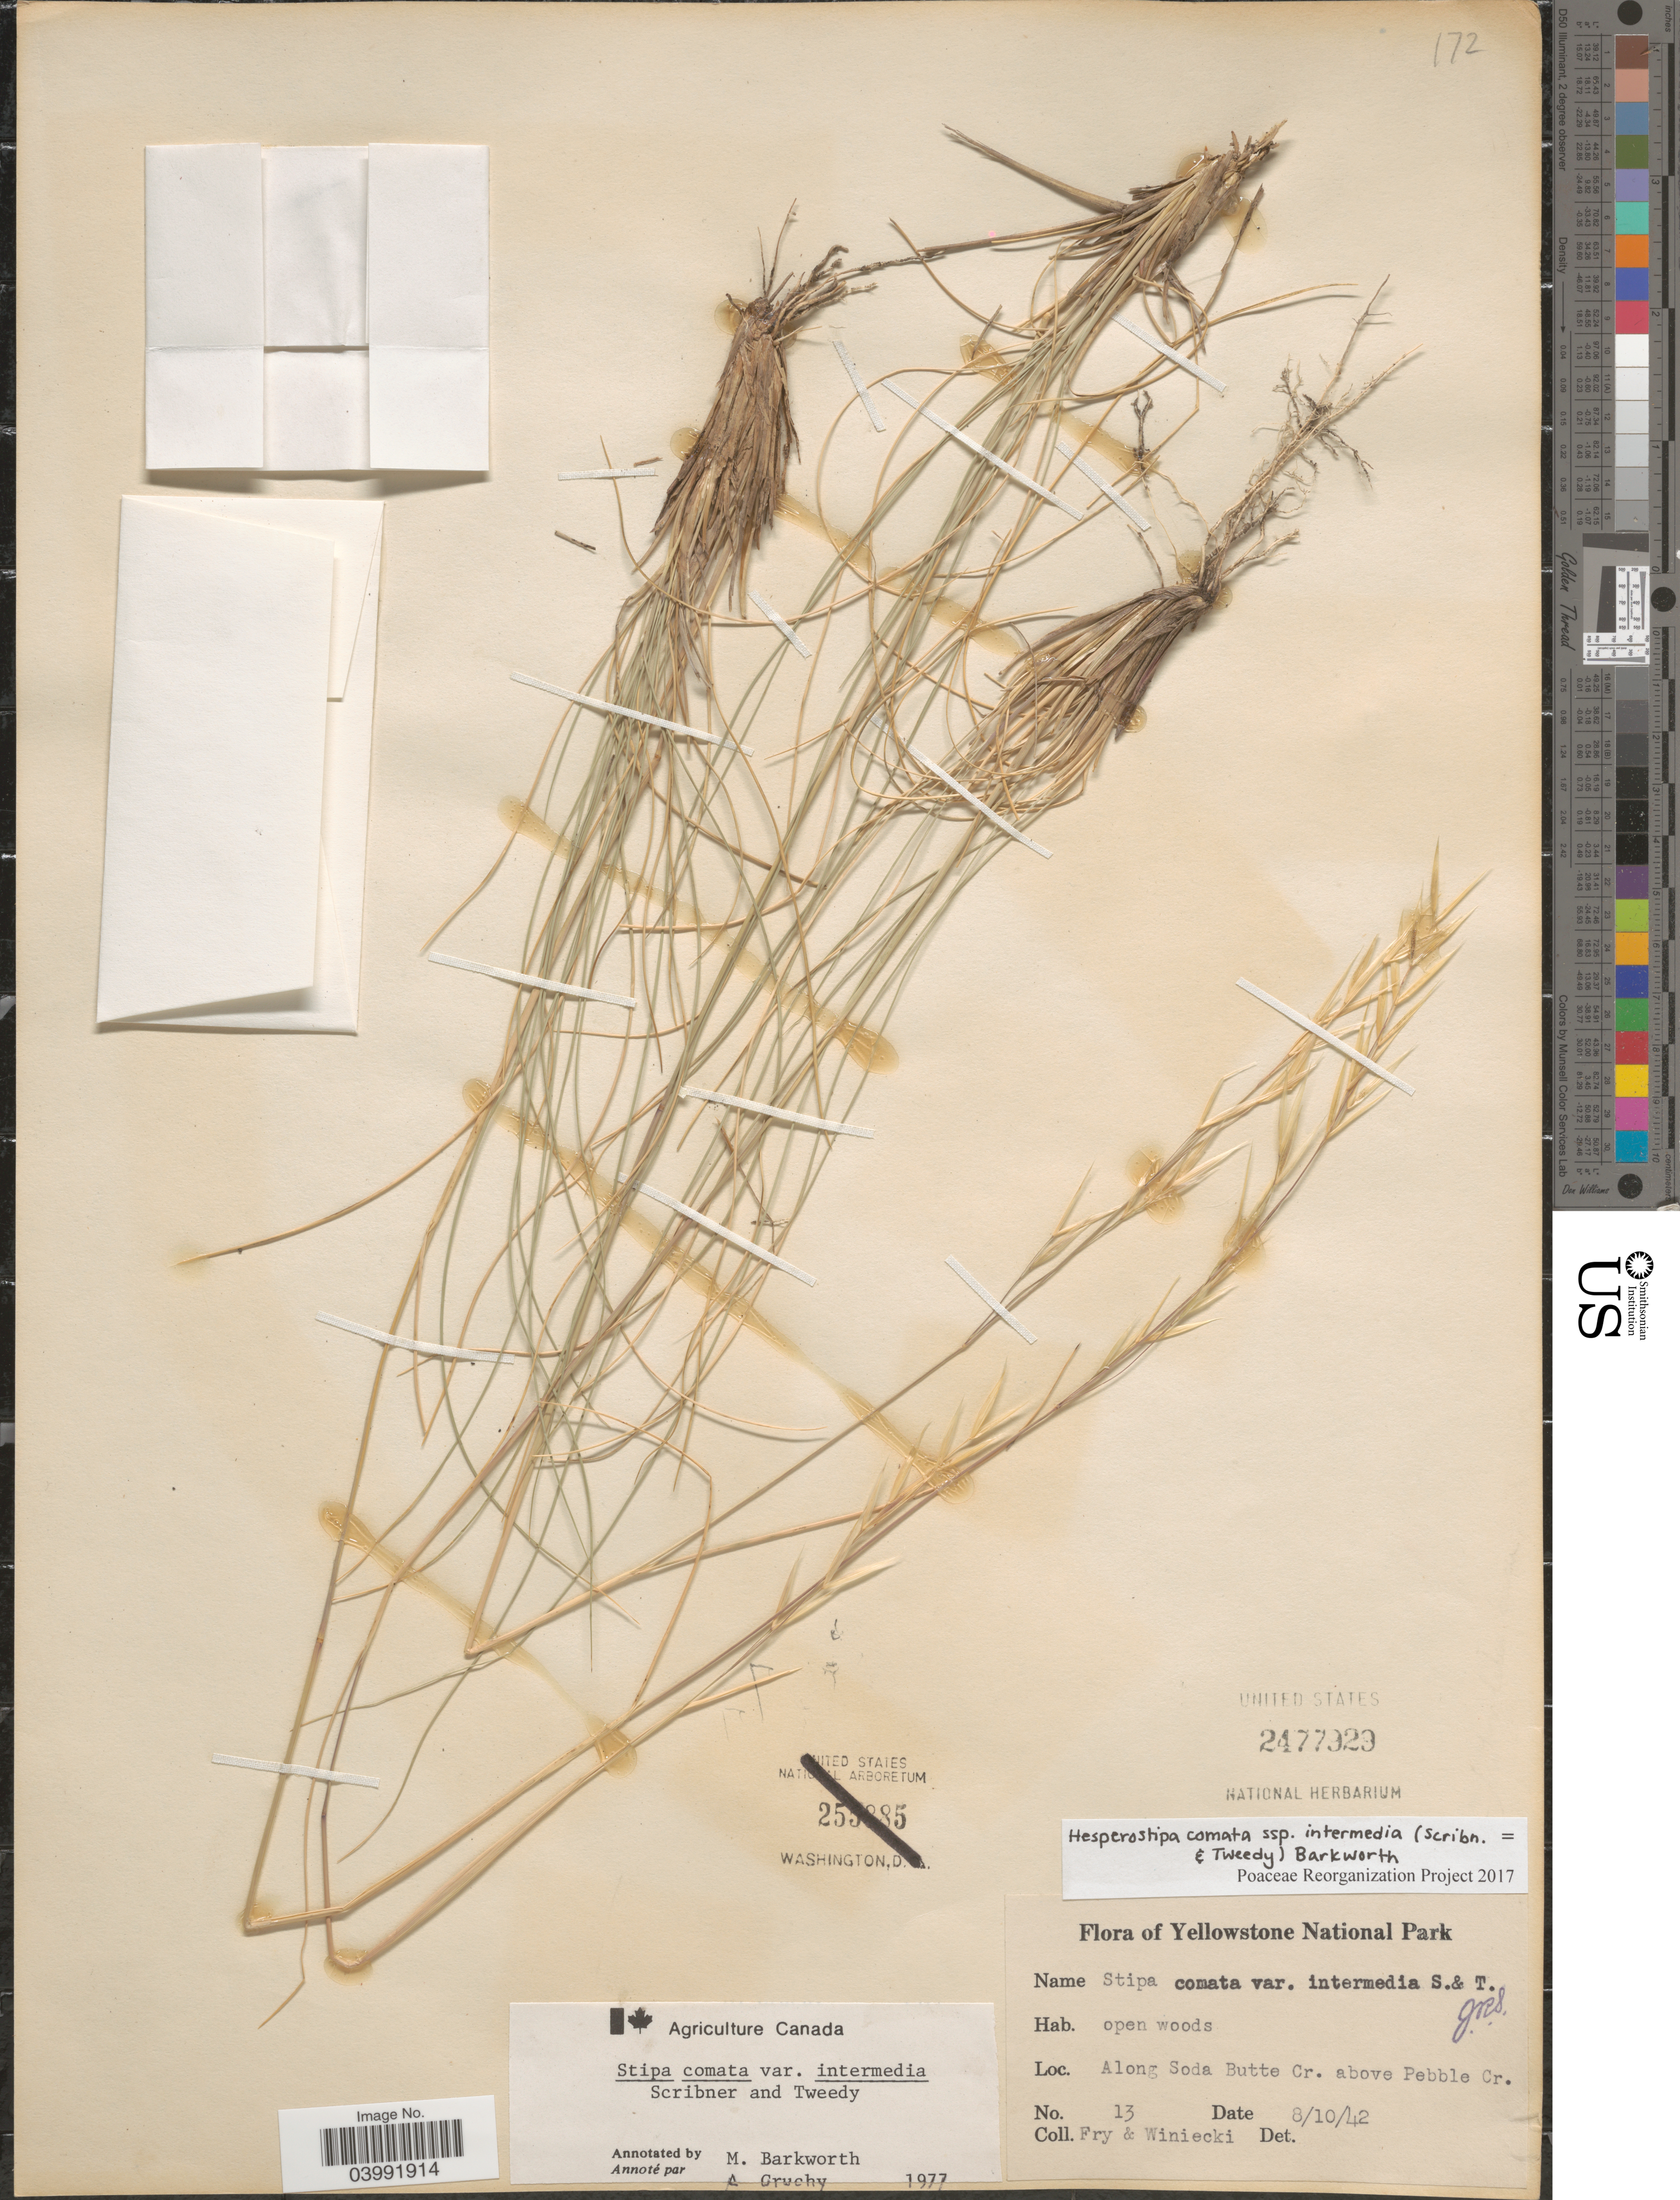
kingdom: Plantae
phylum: Tracheophyta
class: Liliopsida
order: Poales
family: Poaceae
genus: Hesperostipa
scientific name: Hesperostipa comata subsp. intermedia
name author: (Scribn. & Tweedy) Barkworth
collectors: -. Fry & Winiecki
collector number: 13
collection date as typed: Transcribed d/m/y: 10/8/42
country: United States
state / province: Wyoming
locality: Yellowstone National Park. Along Soda Butte Cr. above Pebble Cr.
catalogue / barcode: US 2477929